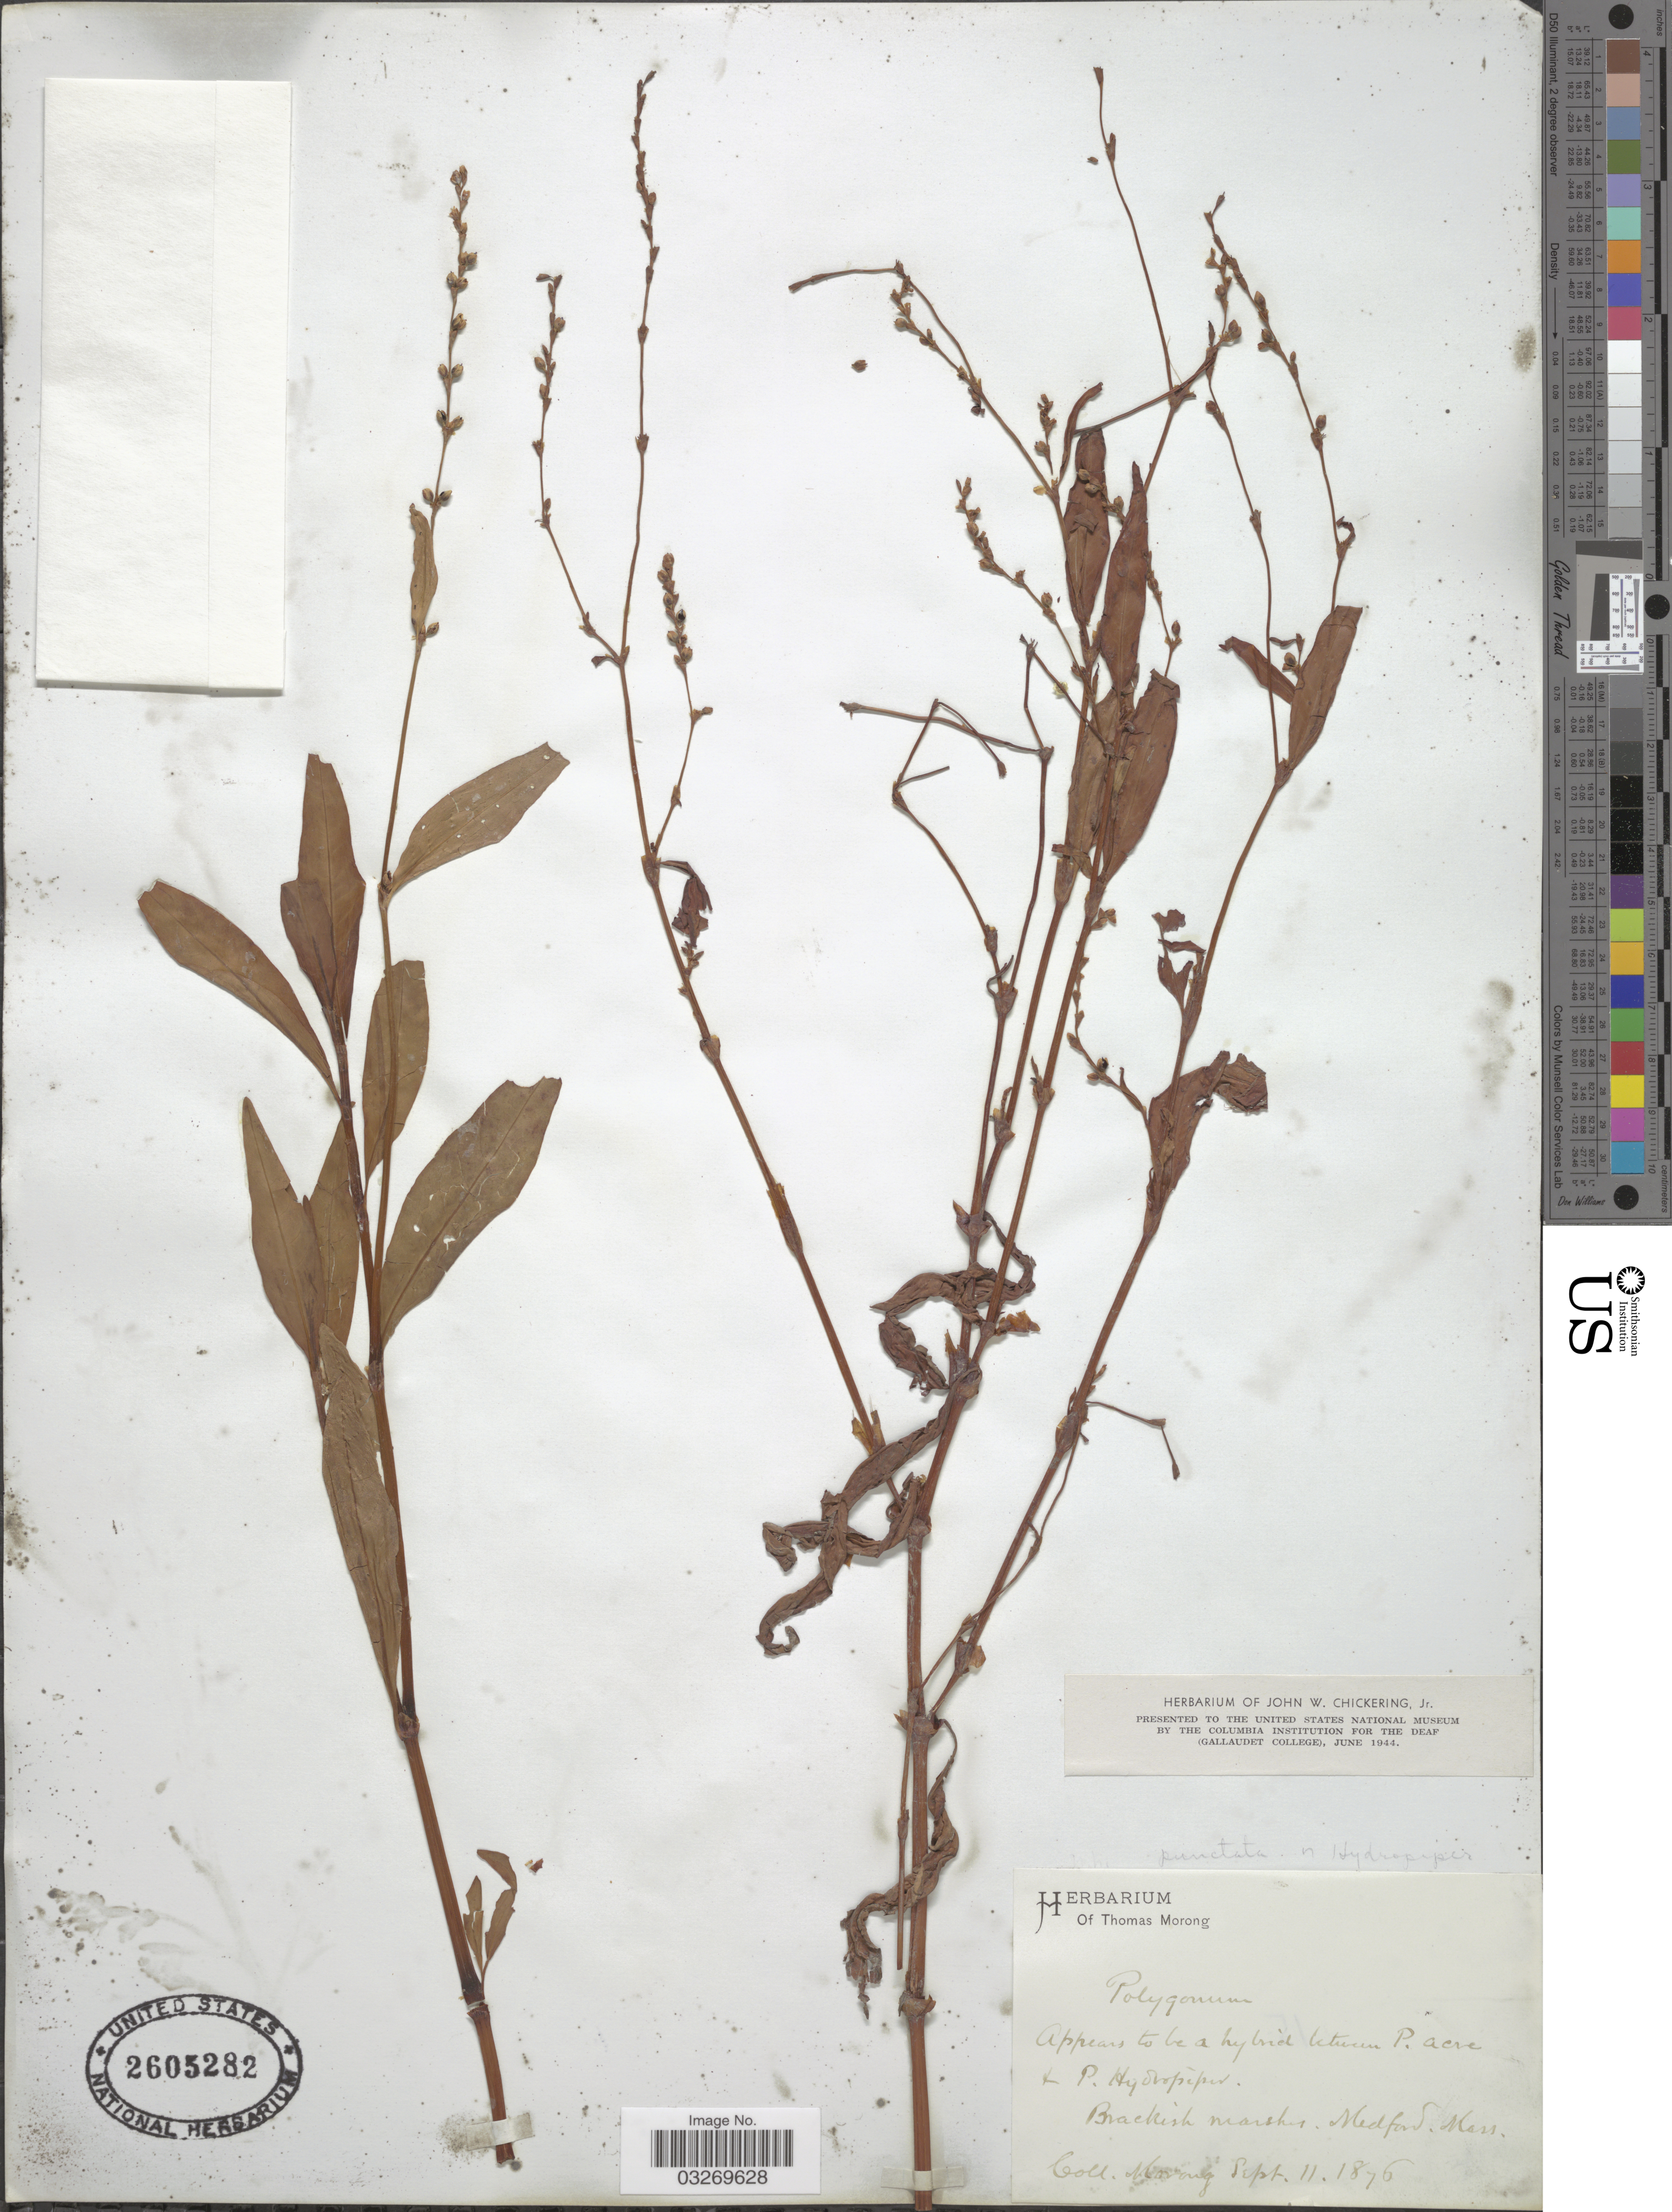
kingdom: Plantae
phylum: Tracheophyta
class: Magnoliopsida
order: Caryophyllales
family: Polygonaceae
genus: Persicaria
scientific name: Persicaria punctata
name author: (Elliott) Small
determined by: Atha, D. E.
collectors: Morong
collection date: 1876-09-11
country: United States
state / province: Massachusetts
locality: Brakish marshes, Medford.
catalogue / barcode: US 2605282